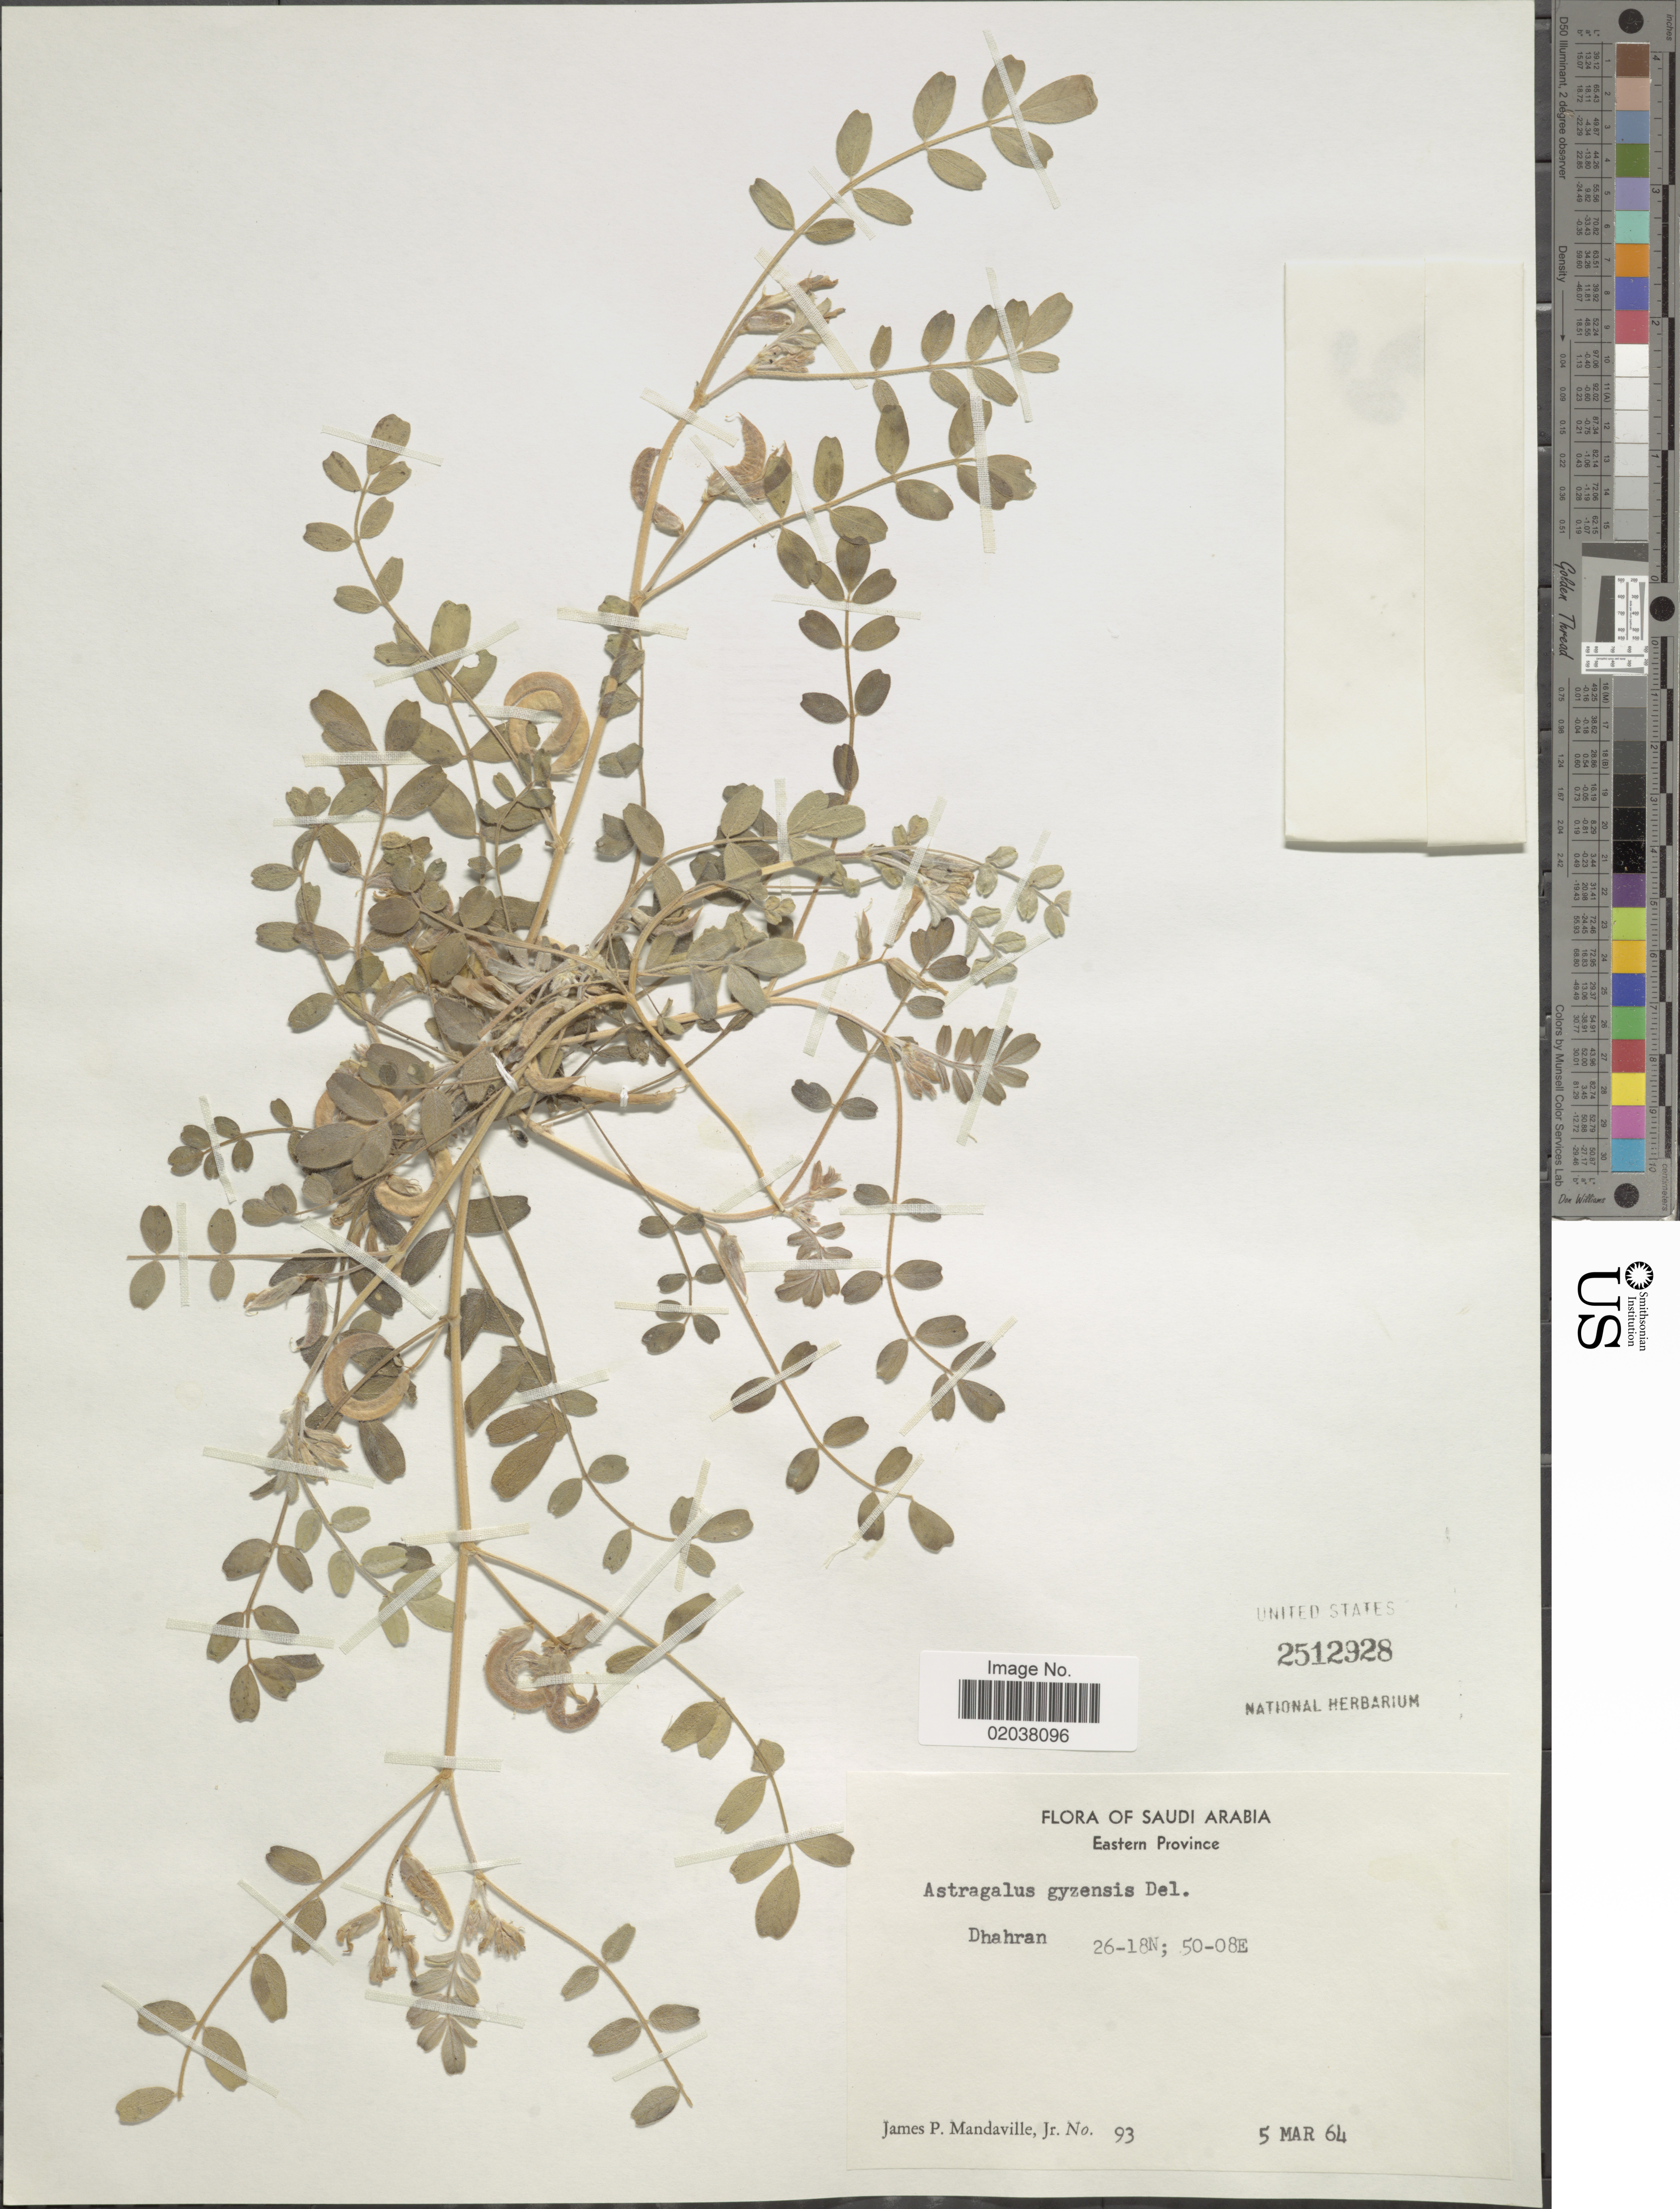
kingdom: Plantae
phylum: Tracheophyta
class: Magnoliopsida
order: Fabales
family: Fabaceae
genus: Astragalus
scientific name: Astragalus gyzensis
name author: Delile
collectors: J. Mandaville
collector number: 93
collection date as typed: Transcribed d/m/y: 5/3/64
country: Saudi Arabia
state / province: Ash Sharqiyah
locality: Eastern Province, Dhahran, 26-18N; 50-08E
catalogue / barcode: US 2512928